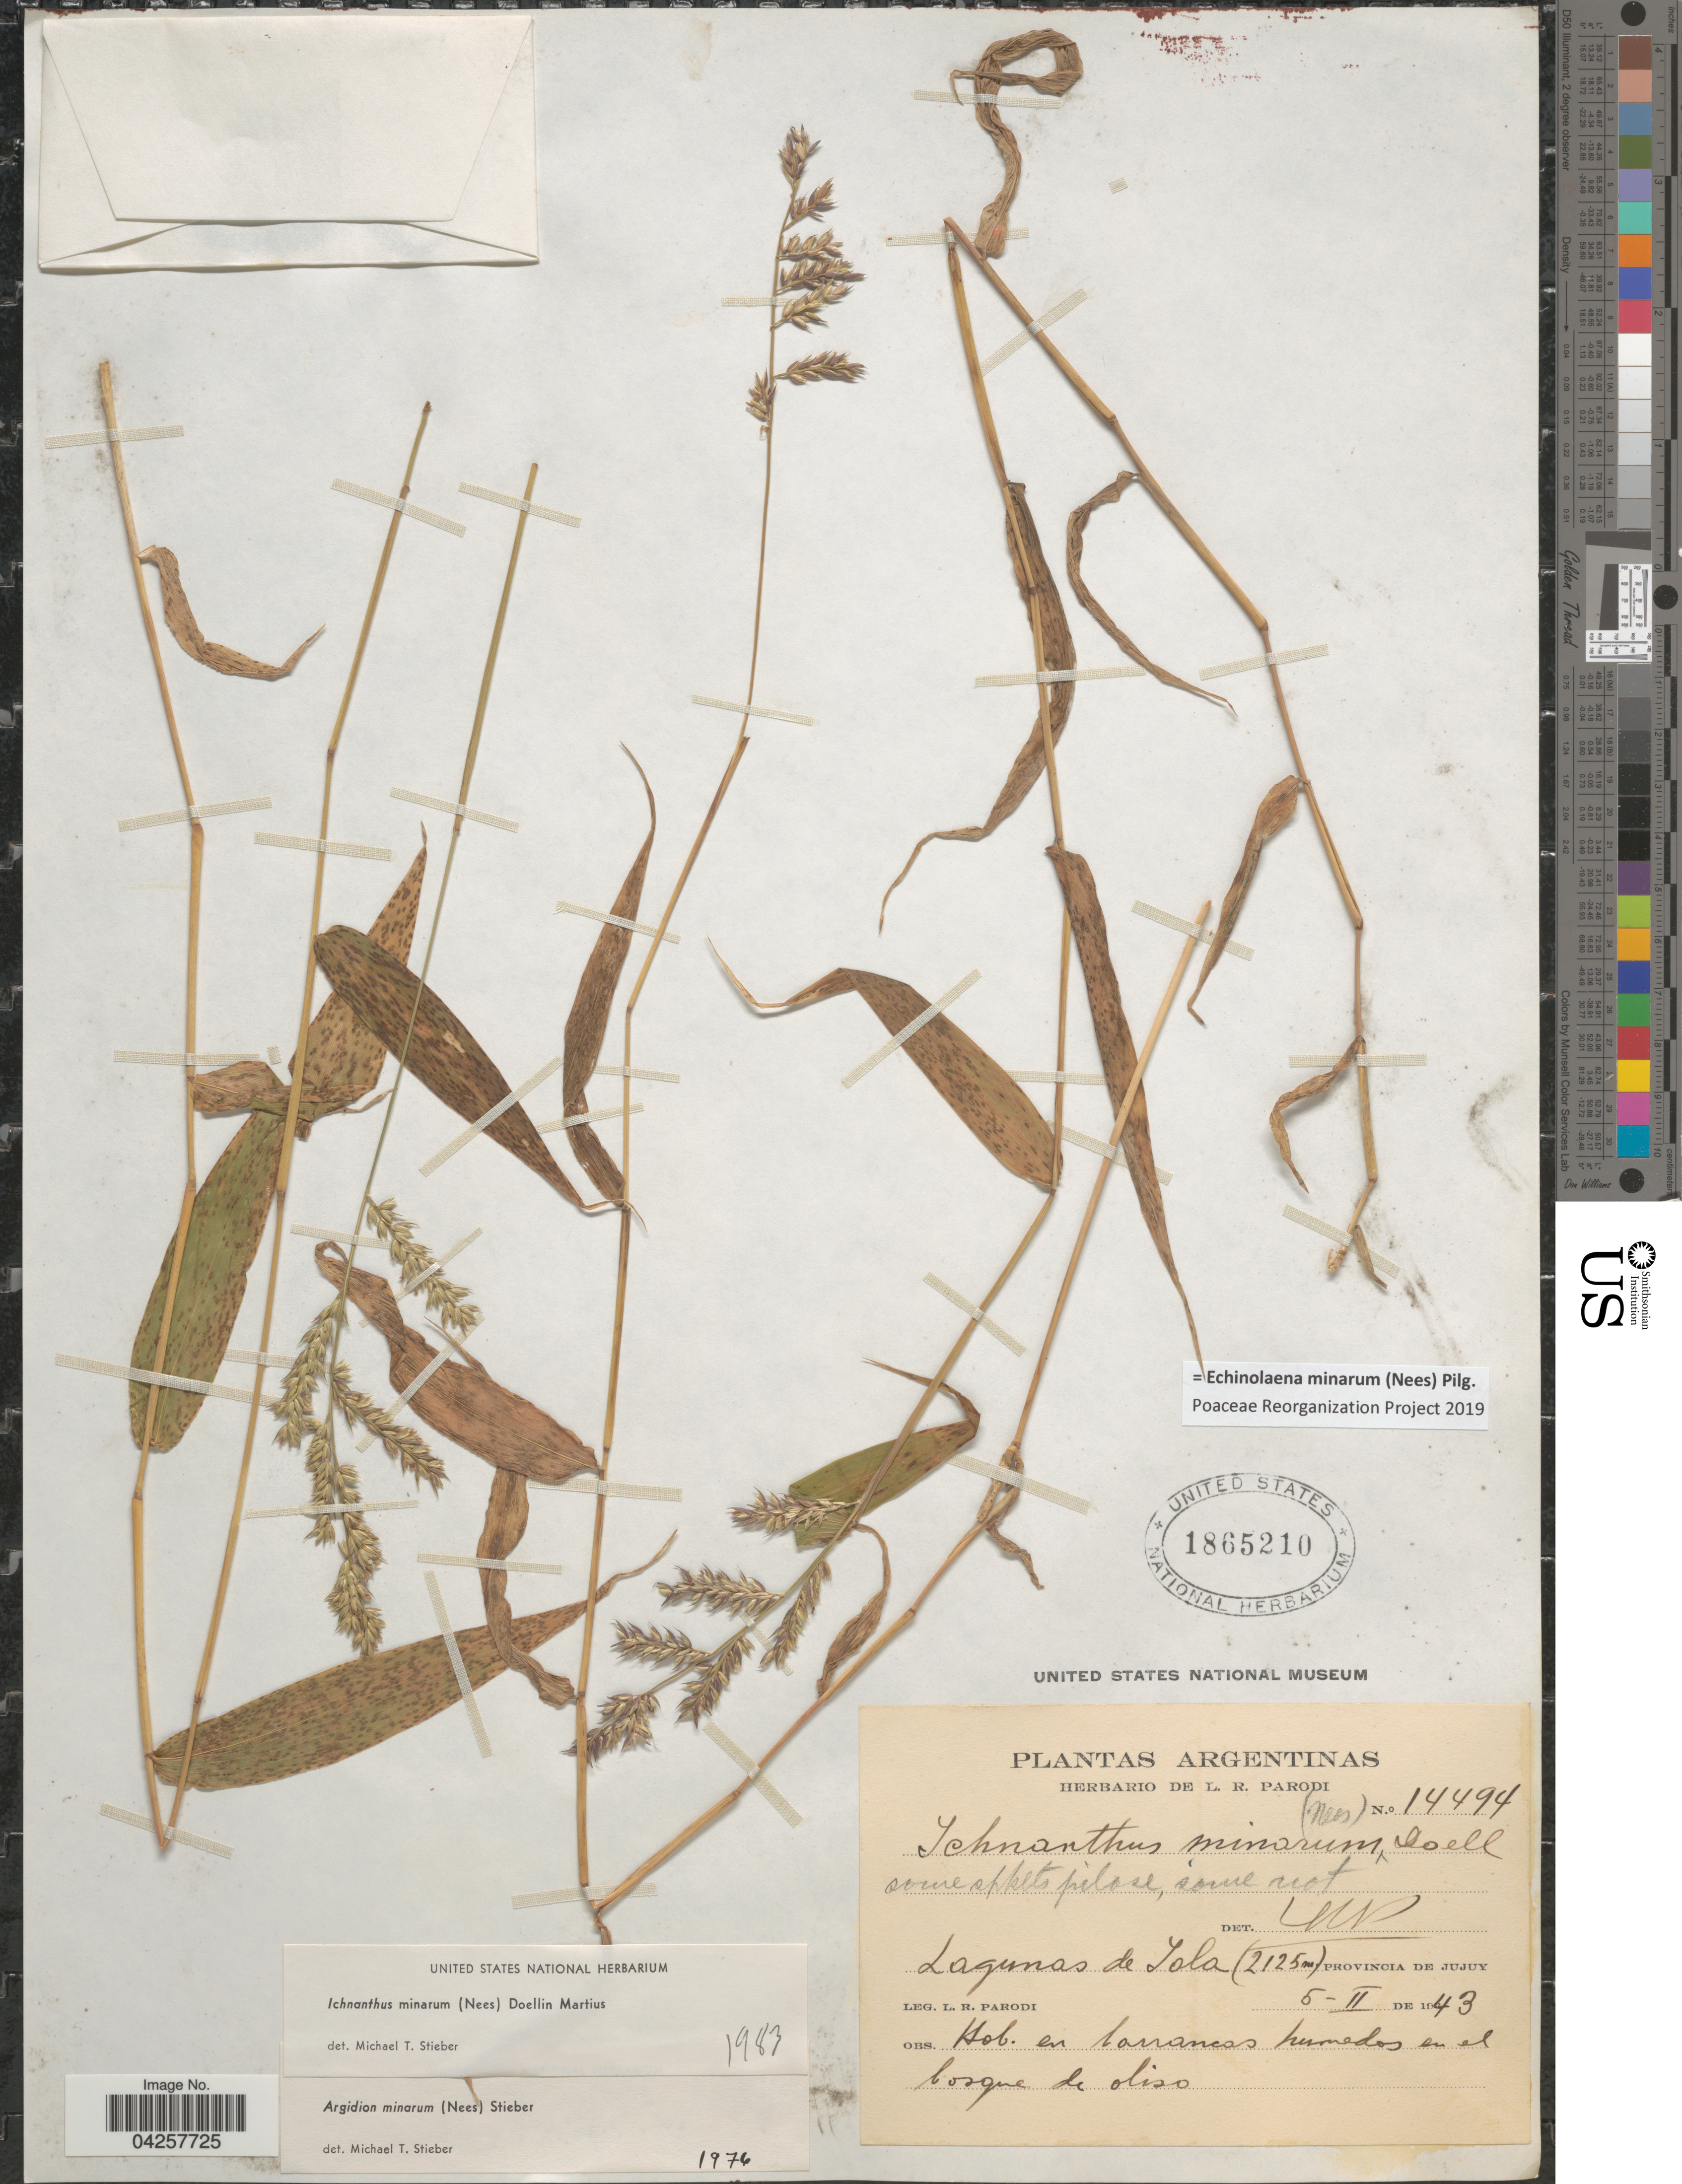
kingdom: Plantae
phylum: Tracheophyta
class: Liliopsida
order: Poales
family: Poaceae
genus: Echinolaena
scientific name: Echinolaena minarum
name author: (Nees) Pilg.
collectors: L. R. Parodi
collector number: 14494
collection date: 1943-02-05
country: Argentina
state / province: Jujuy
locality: Lagunas de Sola.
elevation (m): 2125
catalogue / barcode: US 1865210